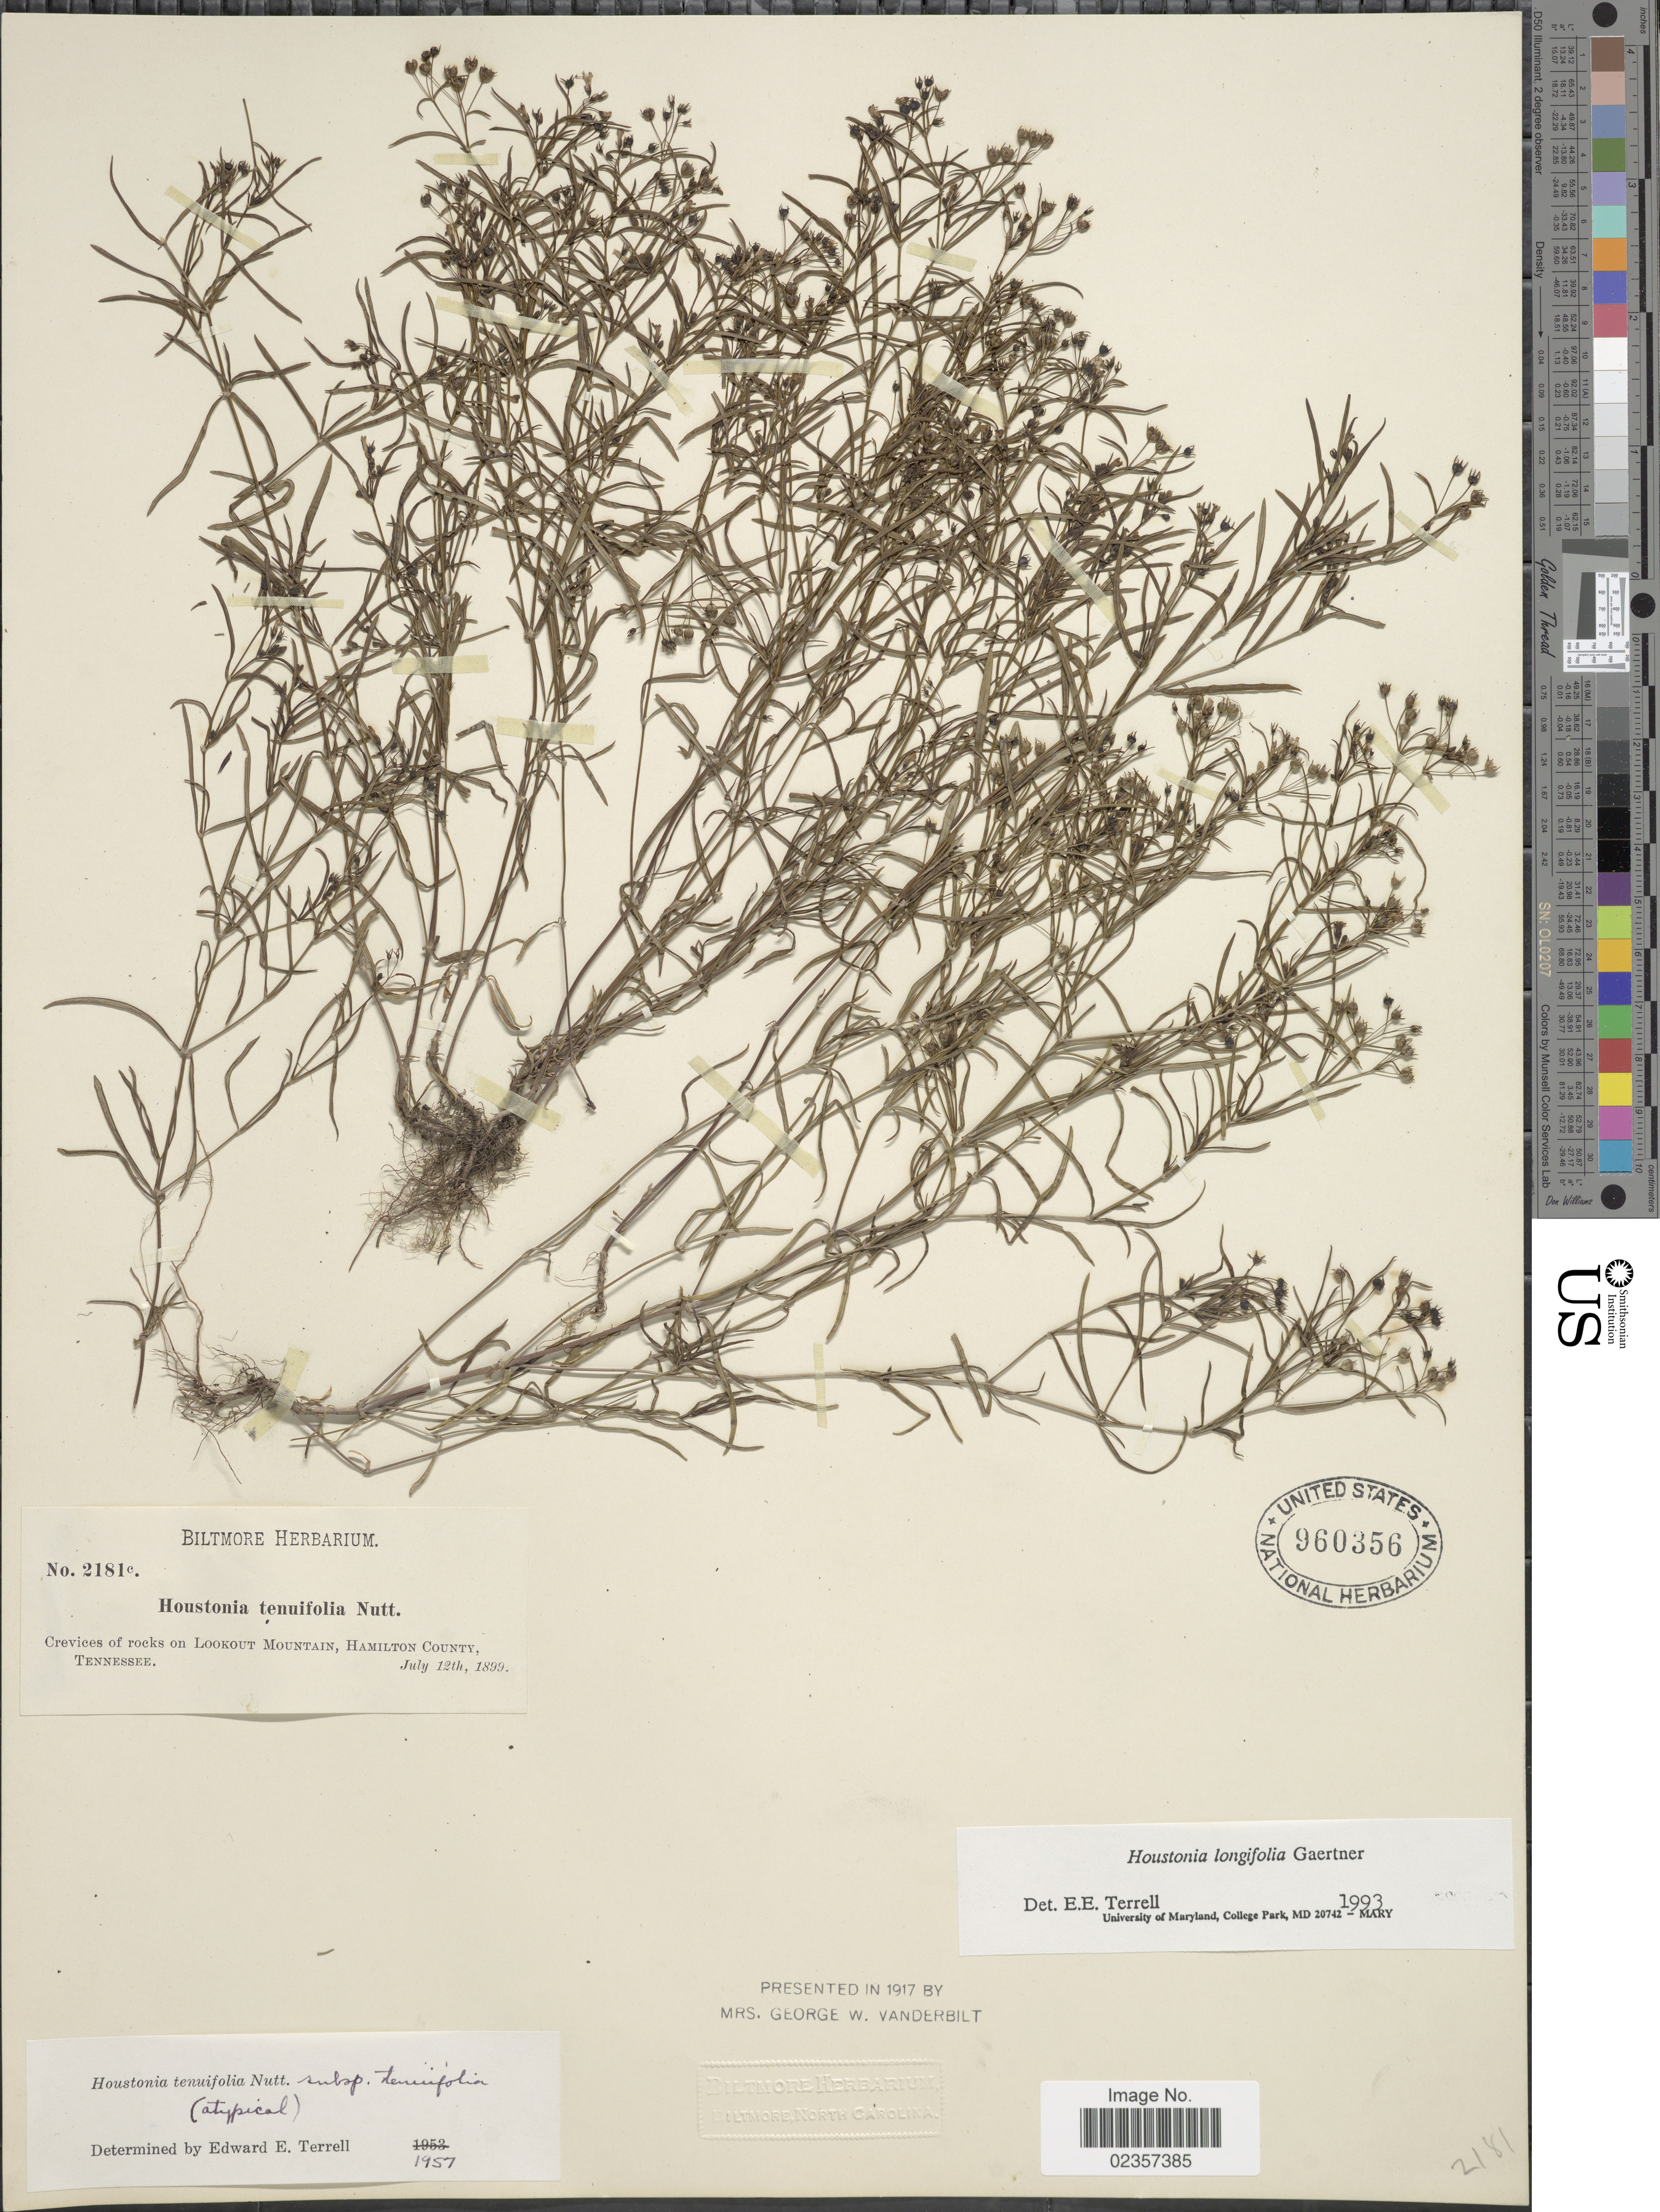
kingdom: Plantae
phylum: Tracheophyta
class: Magnoliopsida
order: Gentianales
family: Rubiaceae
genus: Houstonia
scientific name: Houstonia longifolia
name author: Gaertn.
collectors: ex herb. Biltmore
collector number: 2181C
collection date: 1899-07-12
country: United States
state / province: Tennessee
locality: Crevices of rocks on Lookout Mountain, Hamilton County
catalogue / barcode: US 960356